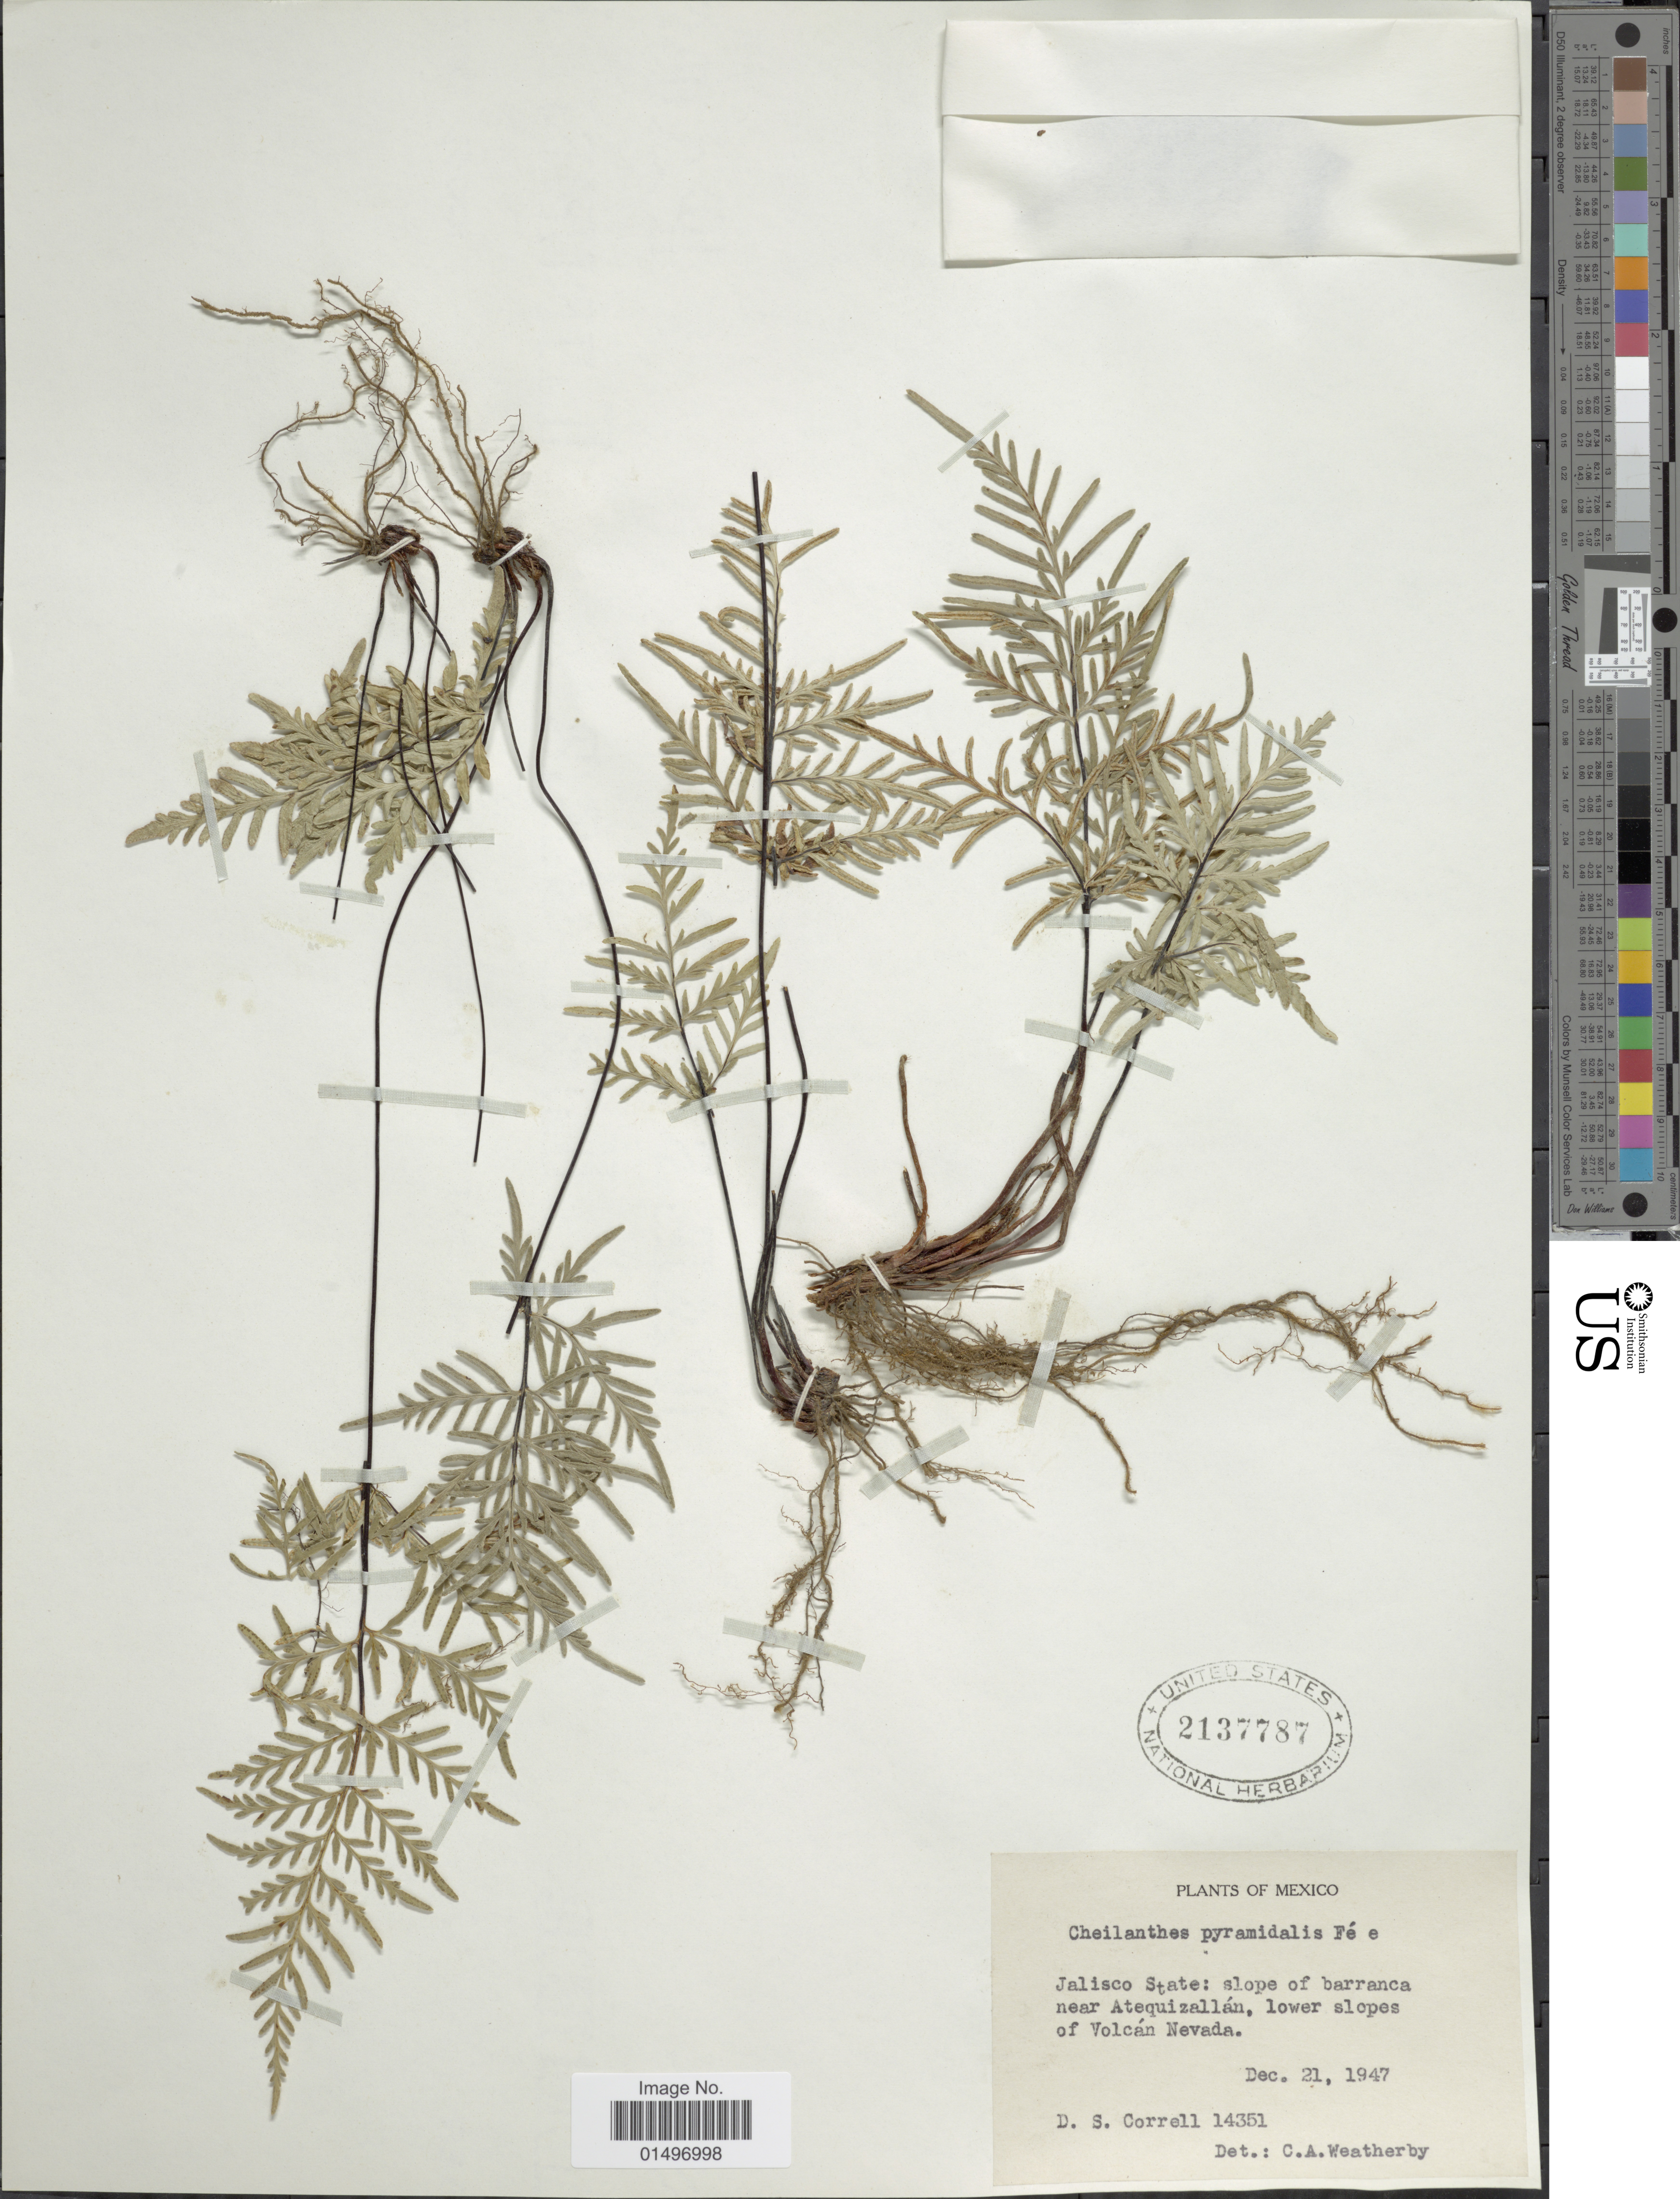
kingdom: Plantae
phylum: Tracheophyta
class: Polypodiopsida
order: Polypodiales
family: Pteridaceae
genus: Gaga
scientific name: Gaga hirsuta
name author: (Link) Fay W. Li & Windham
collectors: D. S. Correll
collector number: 14351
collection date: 1947-12-21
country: Mexico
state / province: Jalisco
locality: Mexico, near Atequizallam, lower slopes of Volcan Nevada.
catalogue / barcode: US 2137787